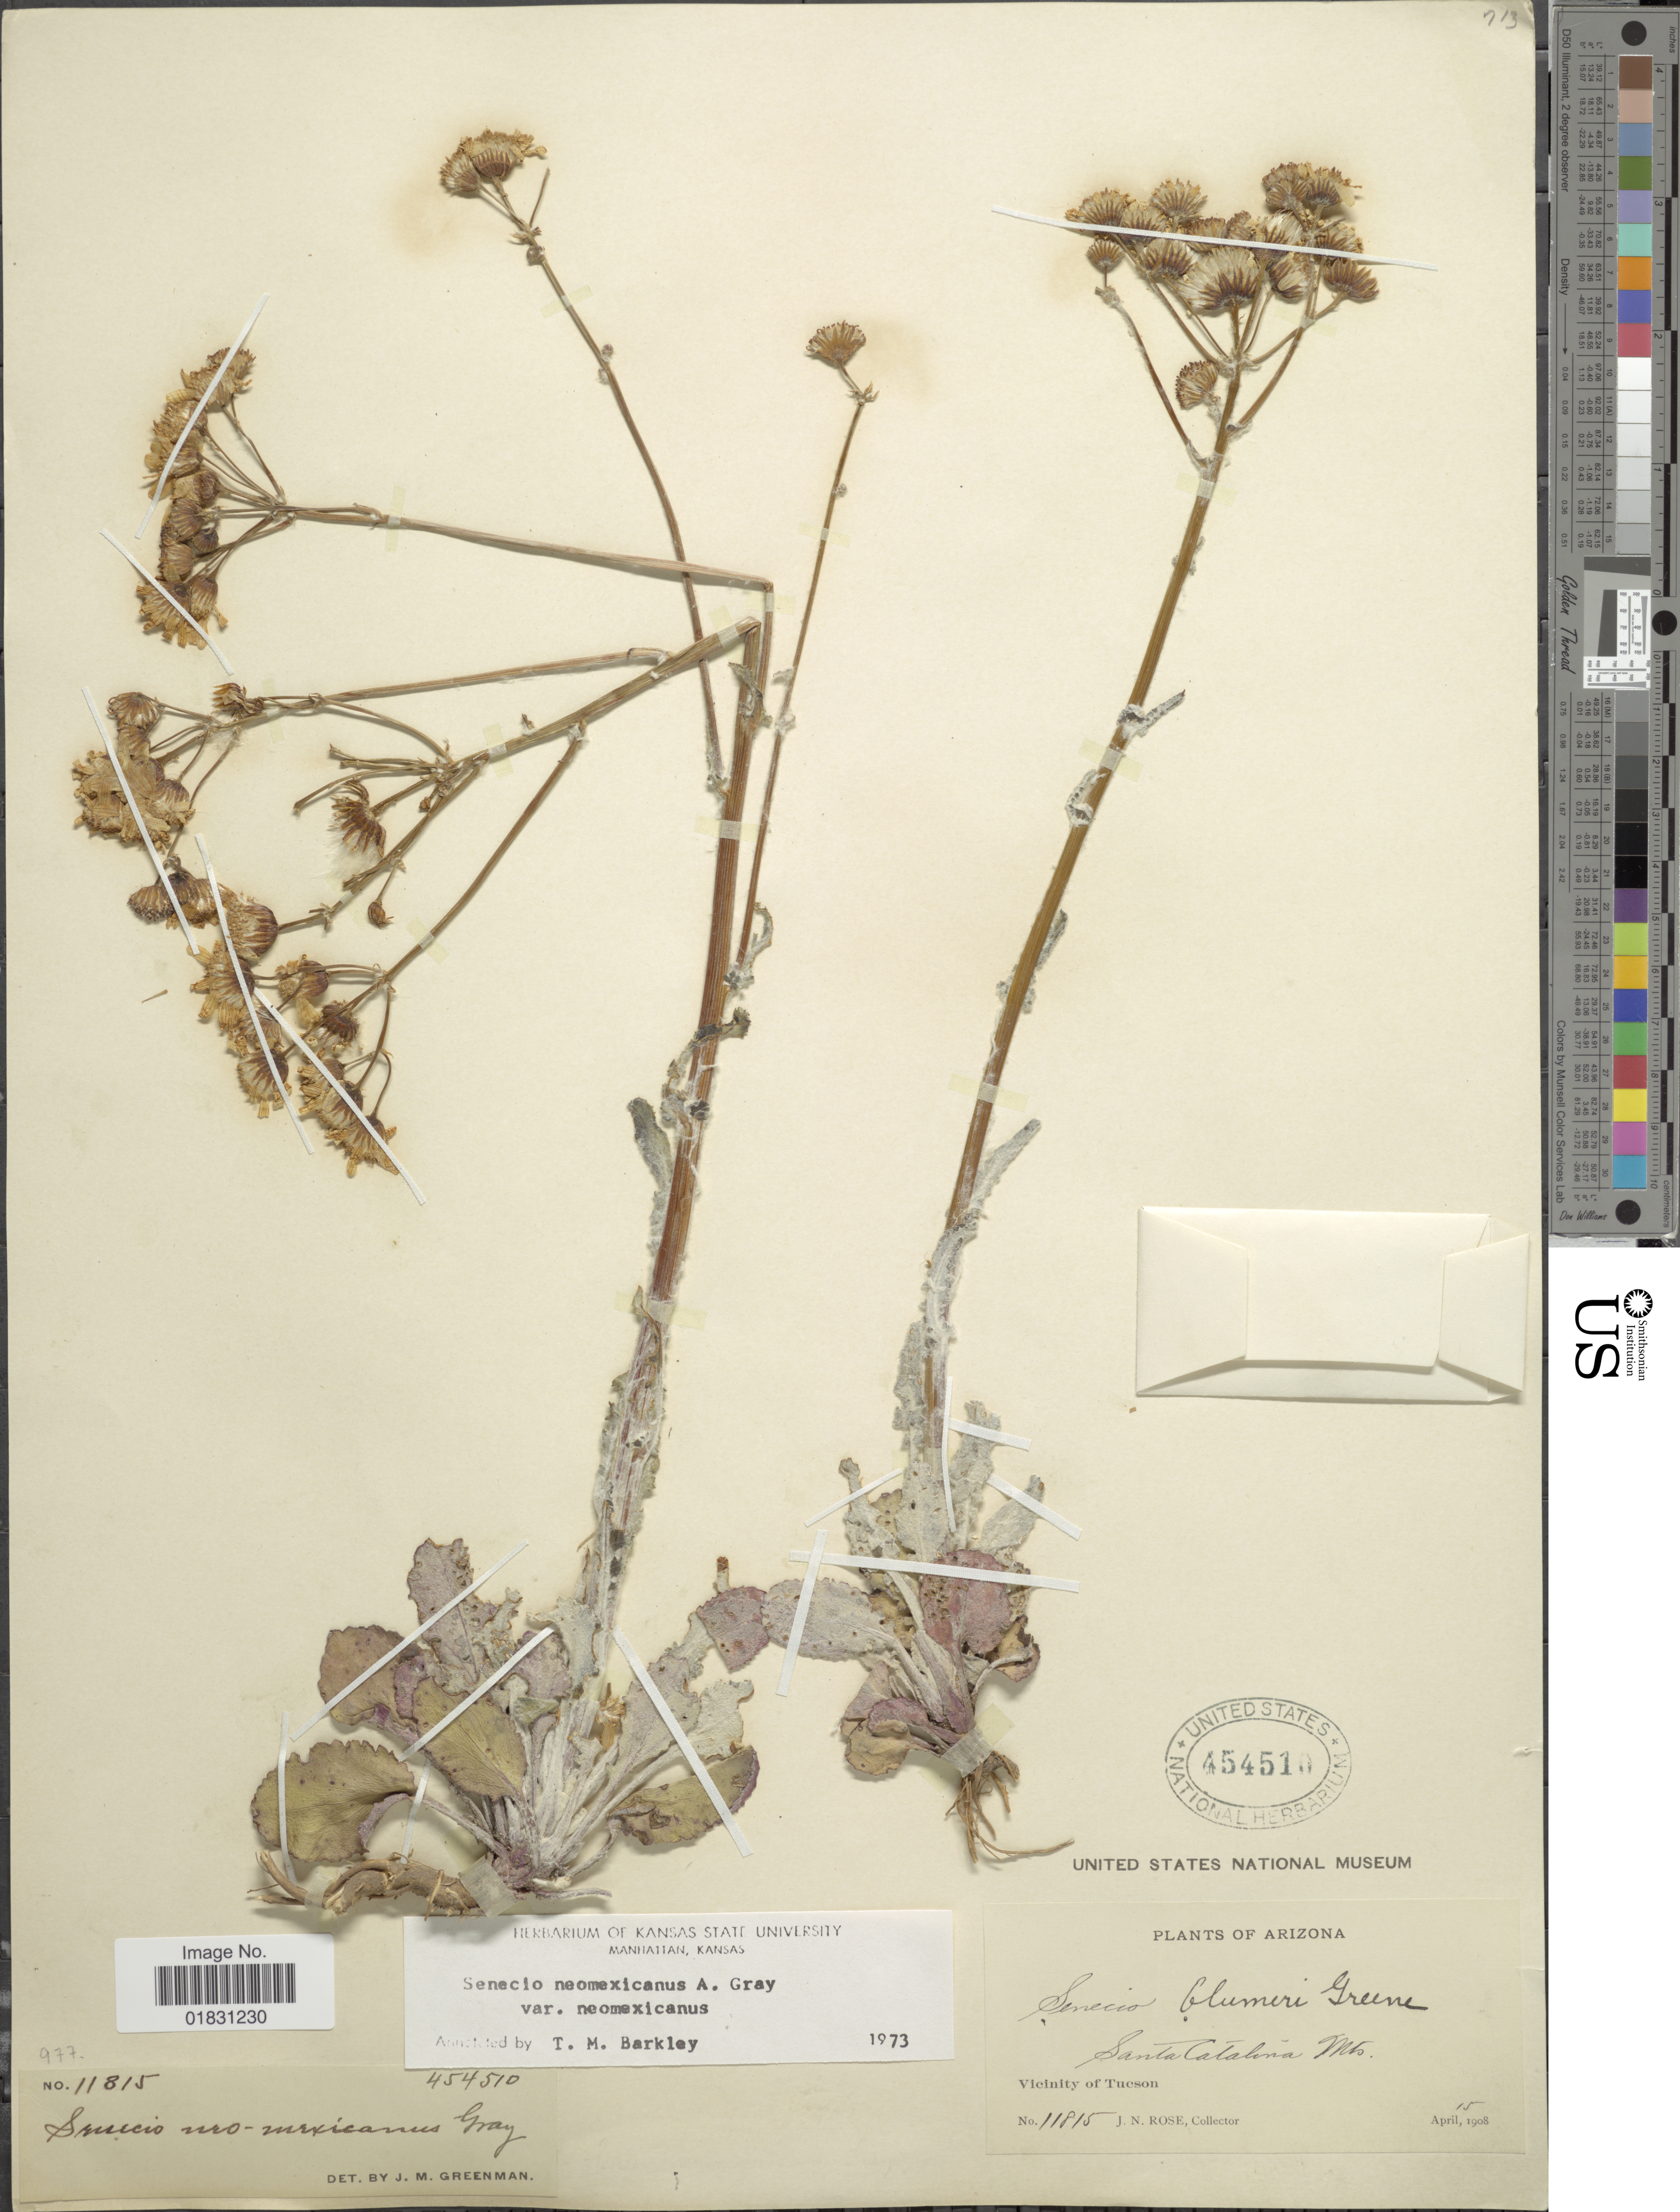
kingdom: Plantae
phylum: Tracheophyta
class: Magnoliopsida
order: Asterales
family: Asteraceae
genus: Packera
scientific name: Packera neomexicana var. neomexicana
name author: (A. Gray) W.A. Weber & Á. Löve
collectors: J. N. Rose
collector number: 11815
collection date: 1908-04-15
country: United States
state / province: Arizona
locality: Santa Catalina Mts. Vicinity of Tucson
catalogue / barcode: US 454510